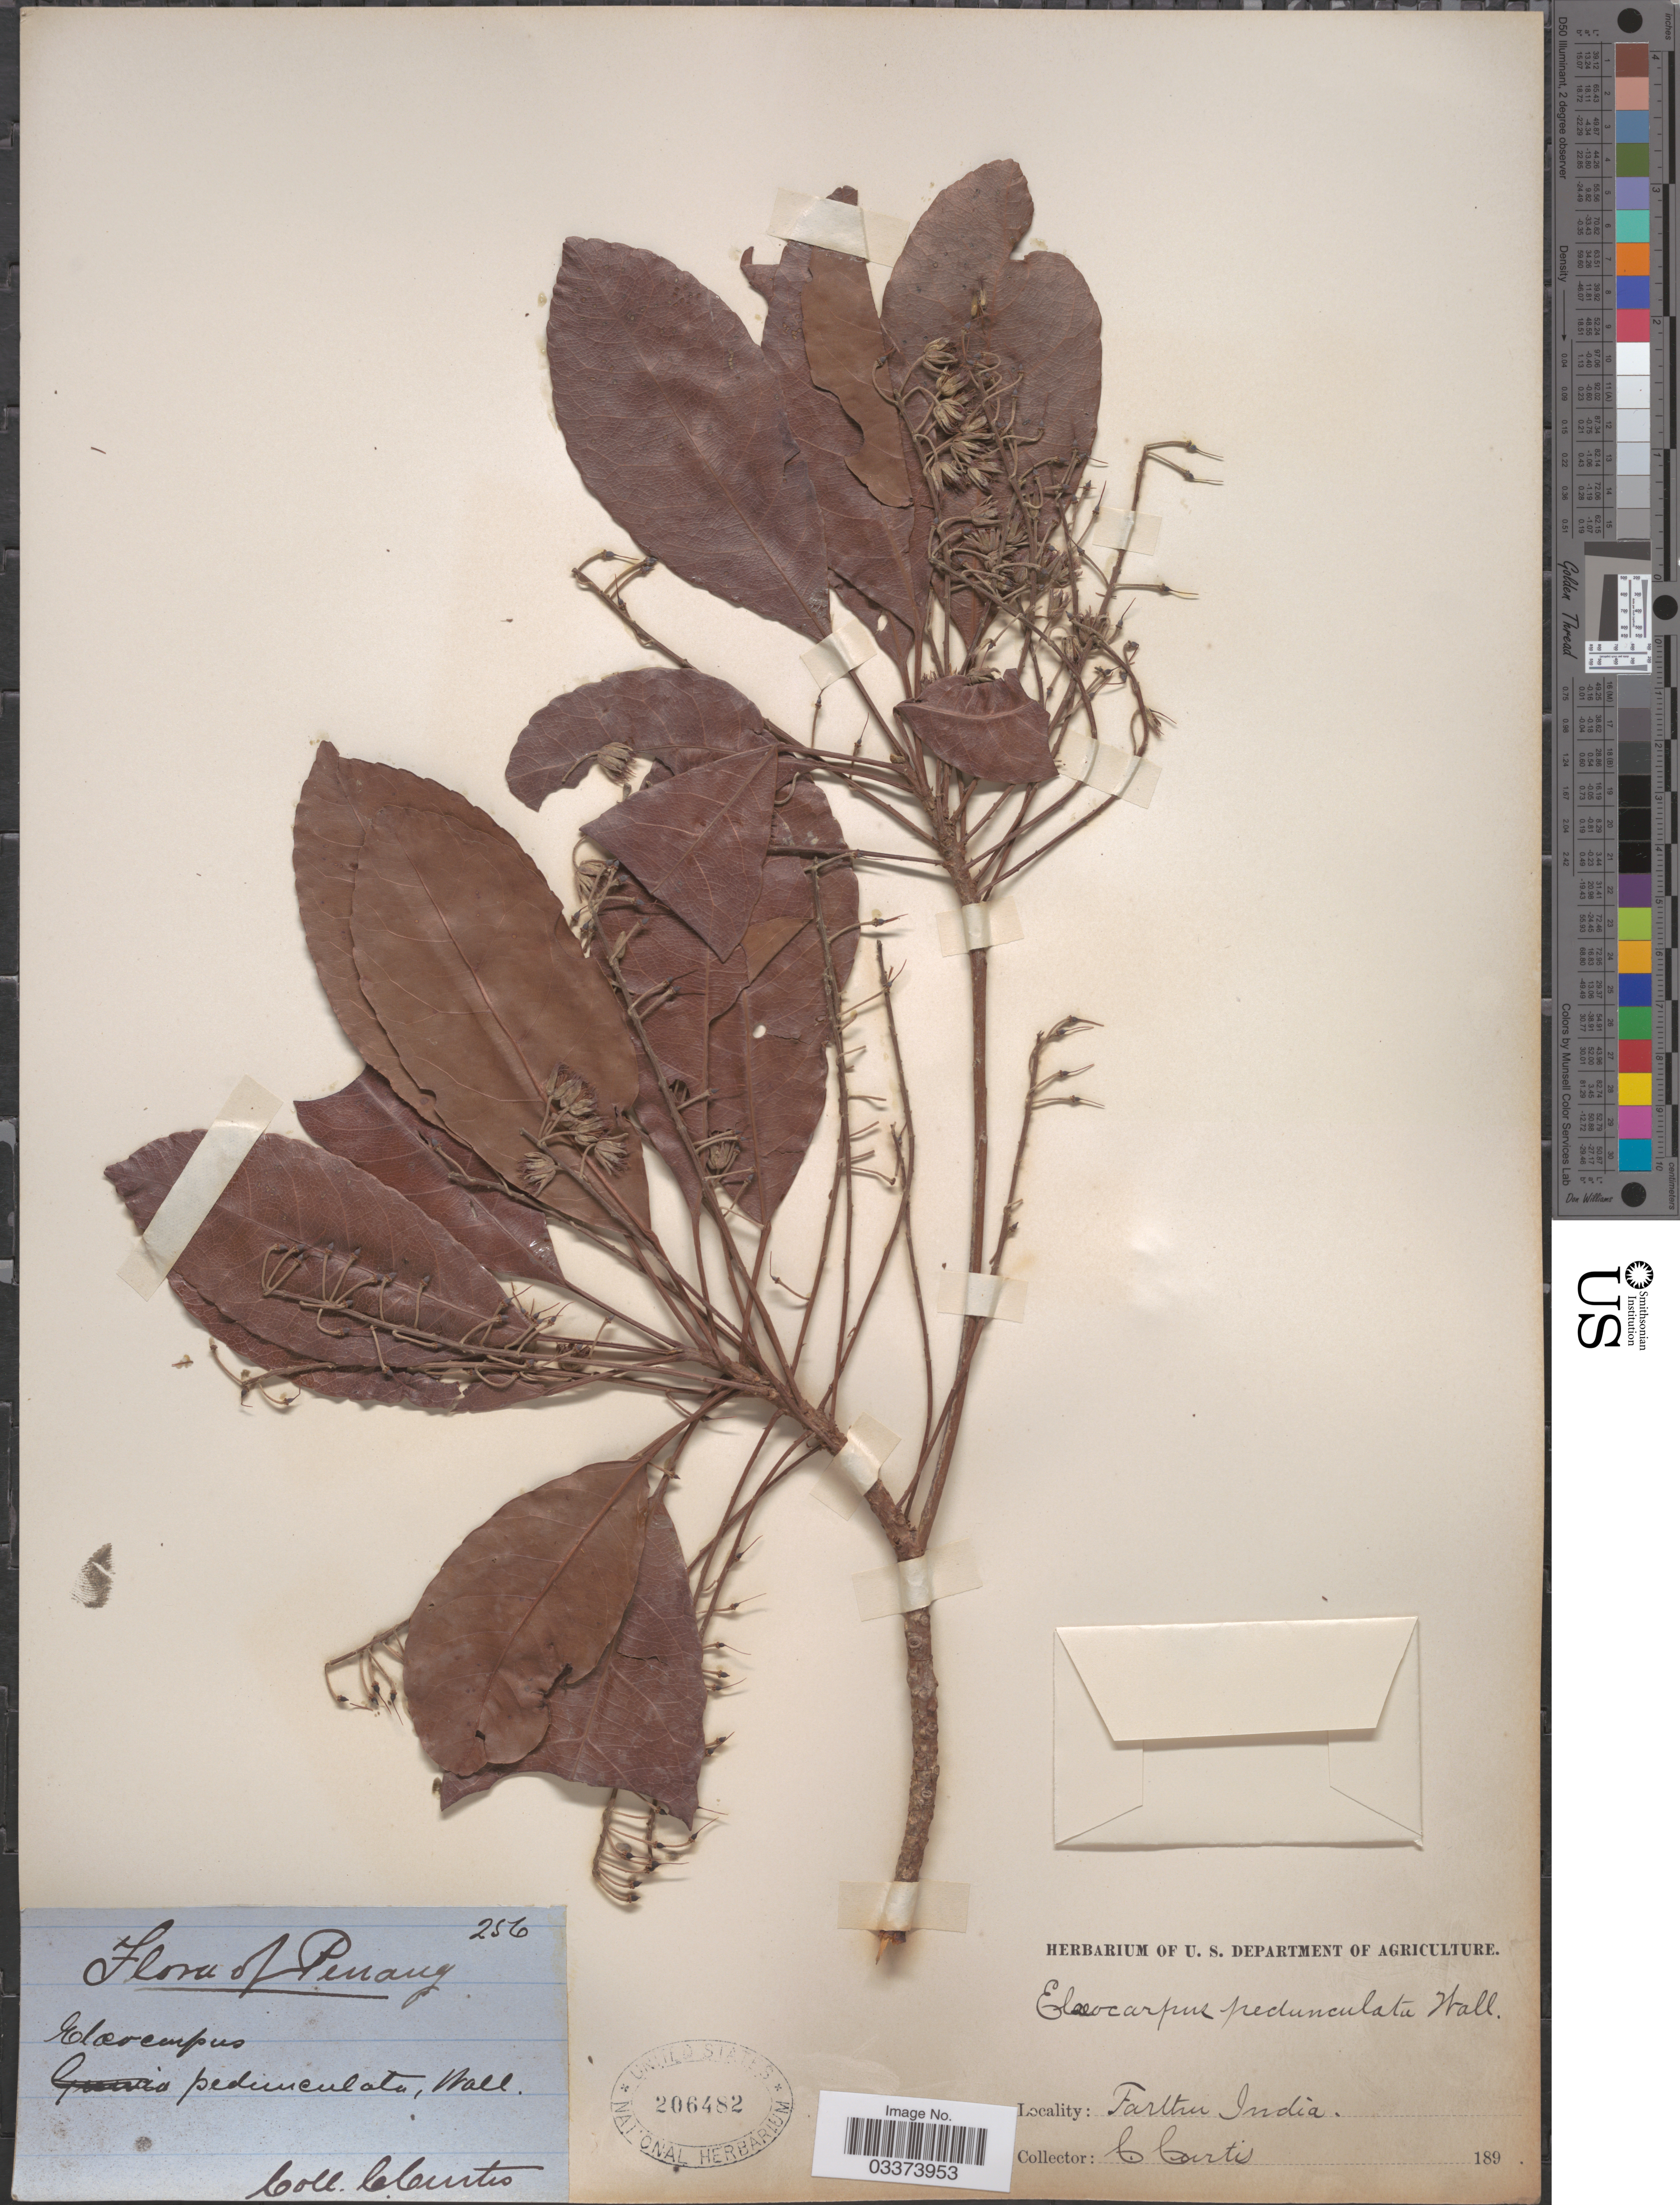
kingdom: Plantae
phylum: Tracheophyta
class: Magnoliopsida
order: Oxalidales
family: Elaeocarpaceae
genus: Elaeocarpus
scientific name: Elaeocarpus pedunculatus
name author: Wall.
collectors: C. Curtis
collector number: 256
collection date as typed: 189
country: Malaysia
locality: Penang. Farther India.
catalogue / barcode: US 206482